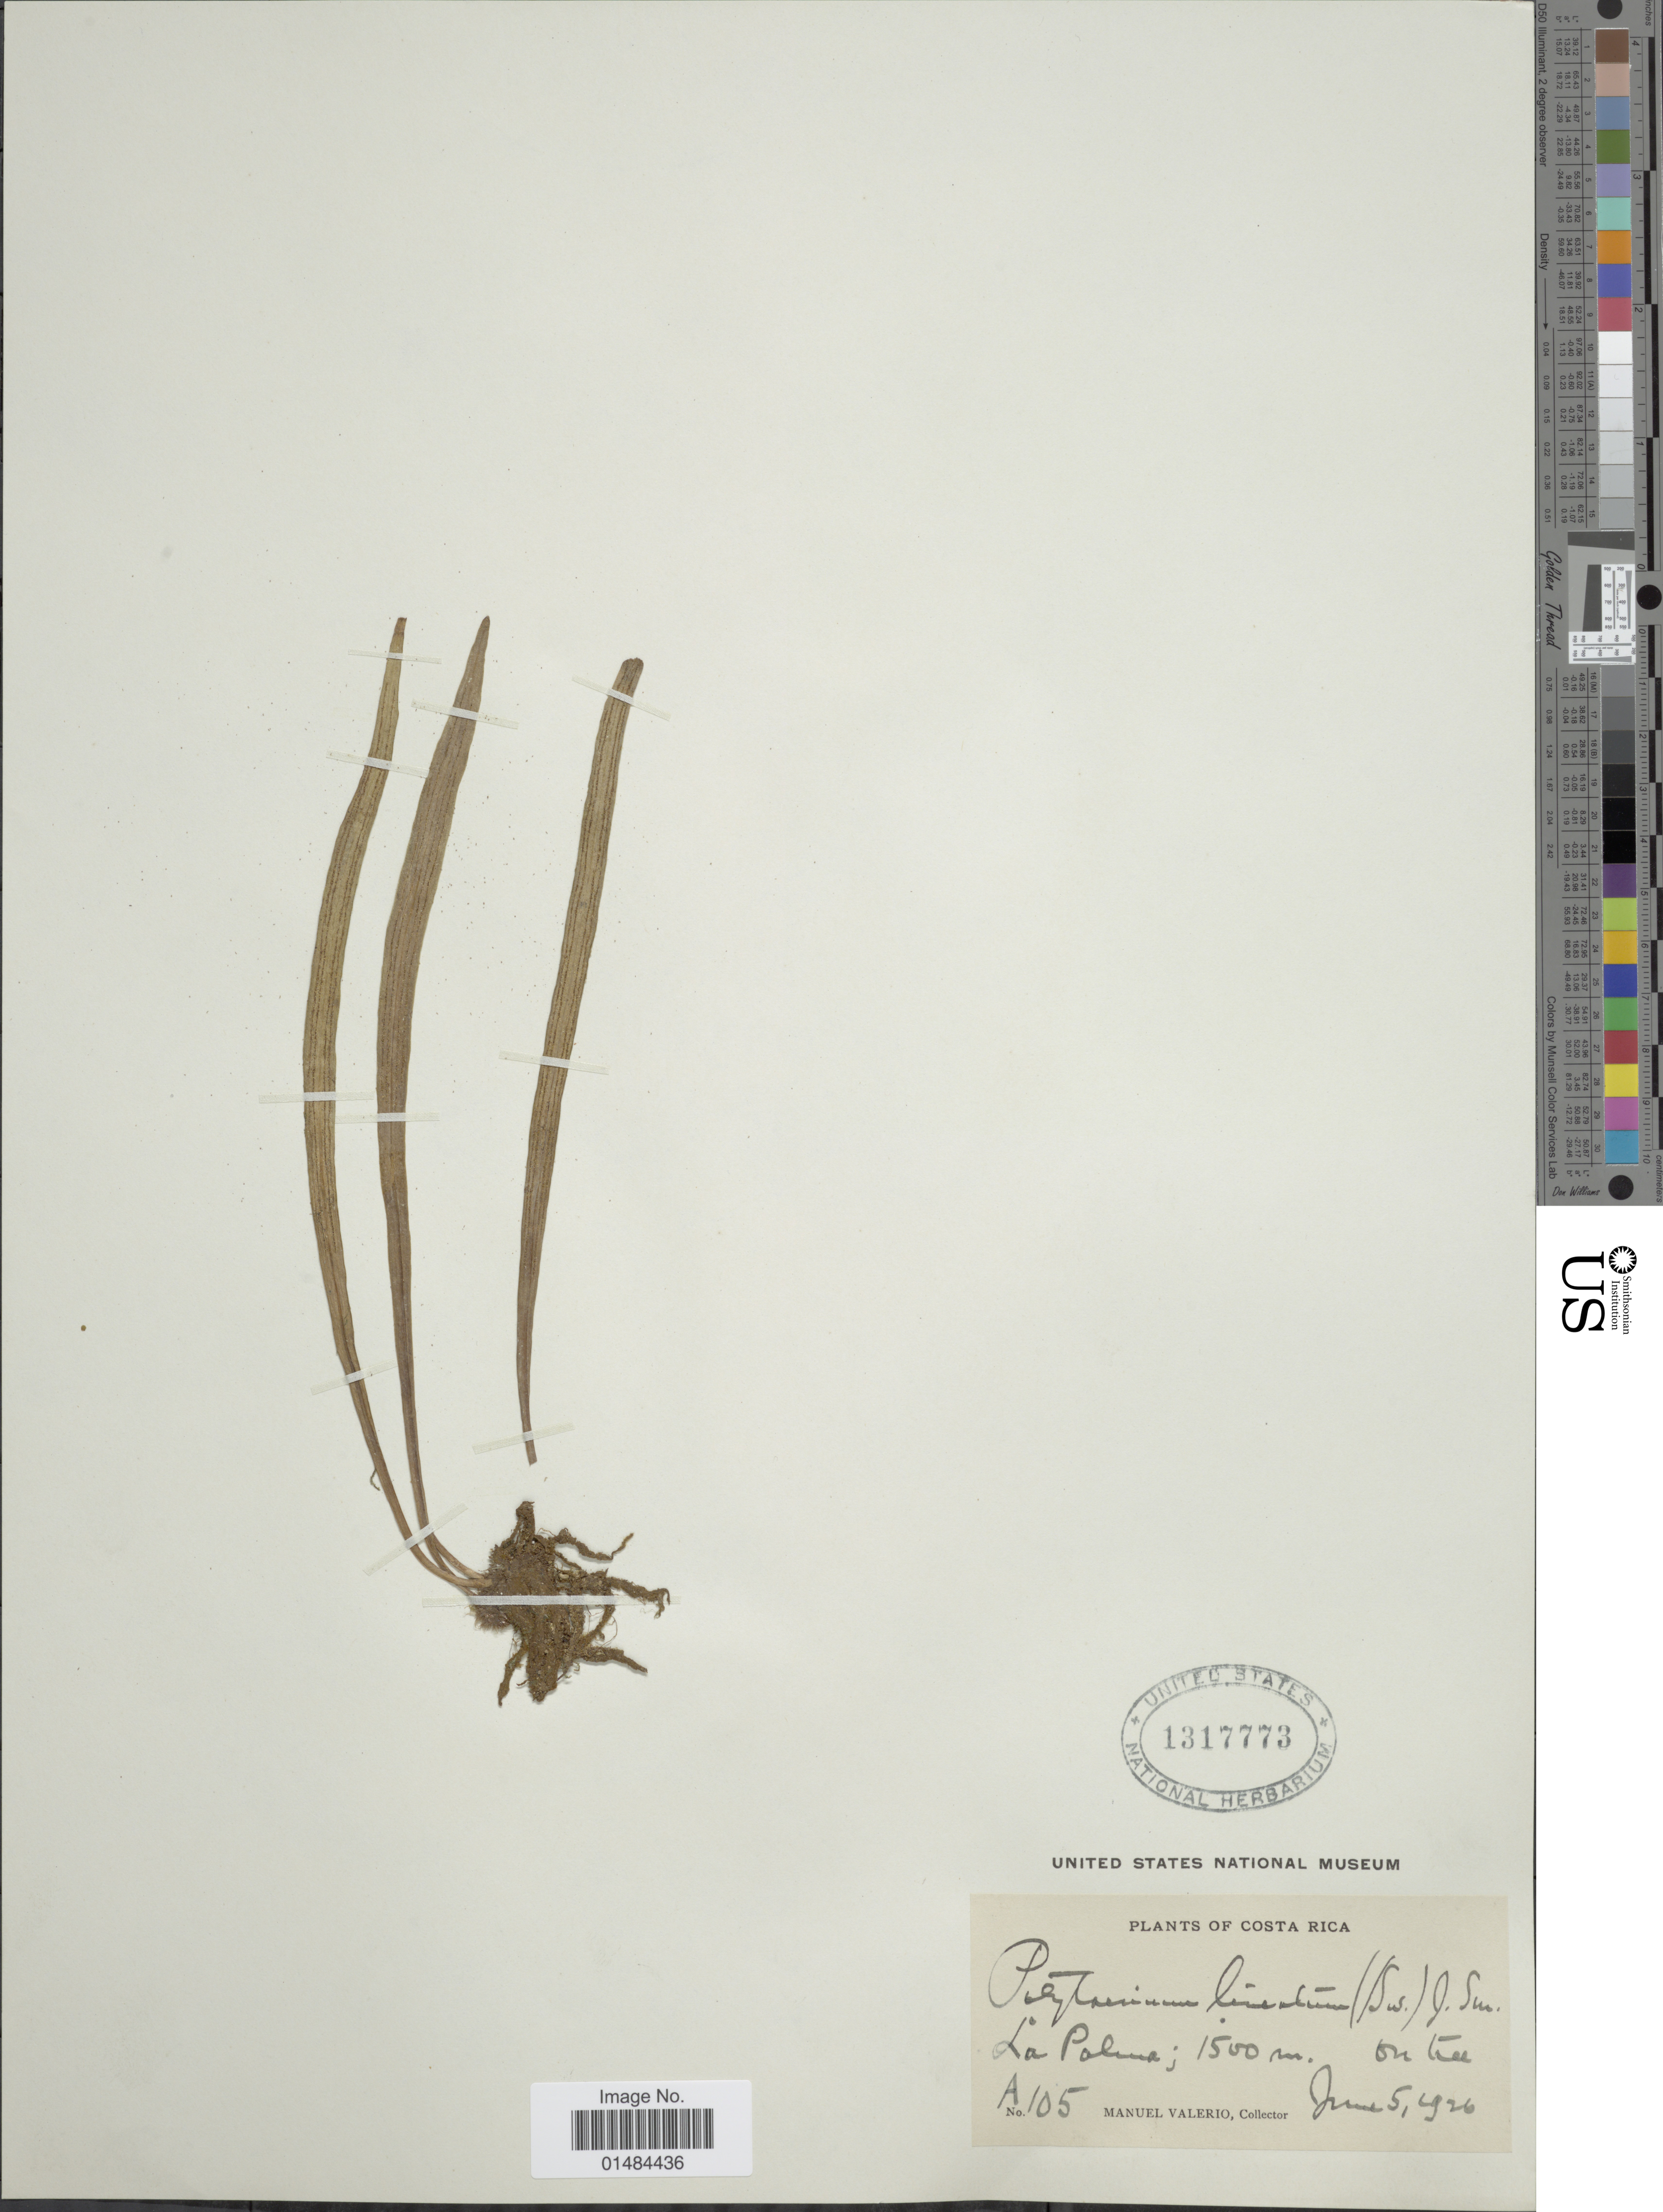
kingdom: Plantae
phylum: Tracheophyta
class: Polypodiopsida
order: Polypodiales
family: Pteridaceae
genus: Polytaenium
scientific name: Polytaenium lineatum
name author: (Sw.) J. Sm.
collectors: M. Valerio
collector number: A105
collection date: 1926-06-05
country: Costa Rica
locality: Costa Rica, La Palma.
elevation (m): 1500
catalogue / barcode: US 1317773